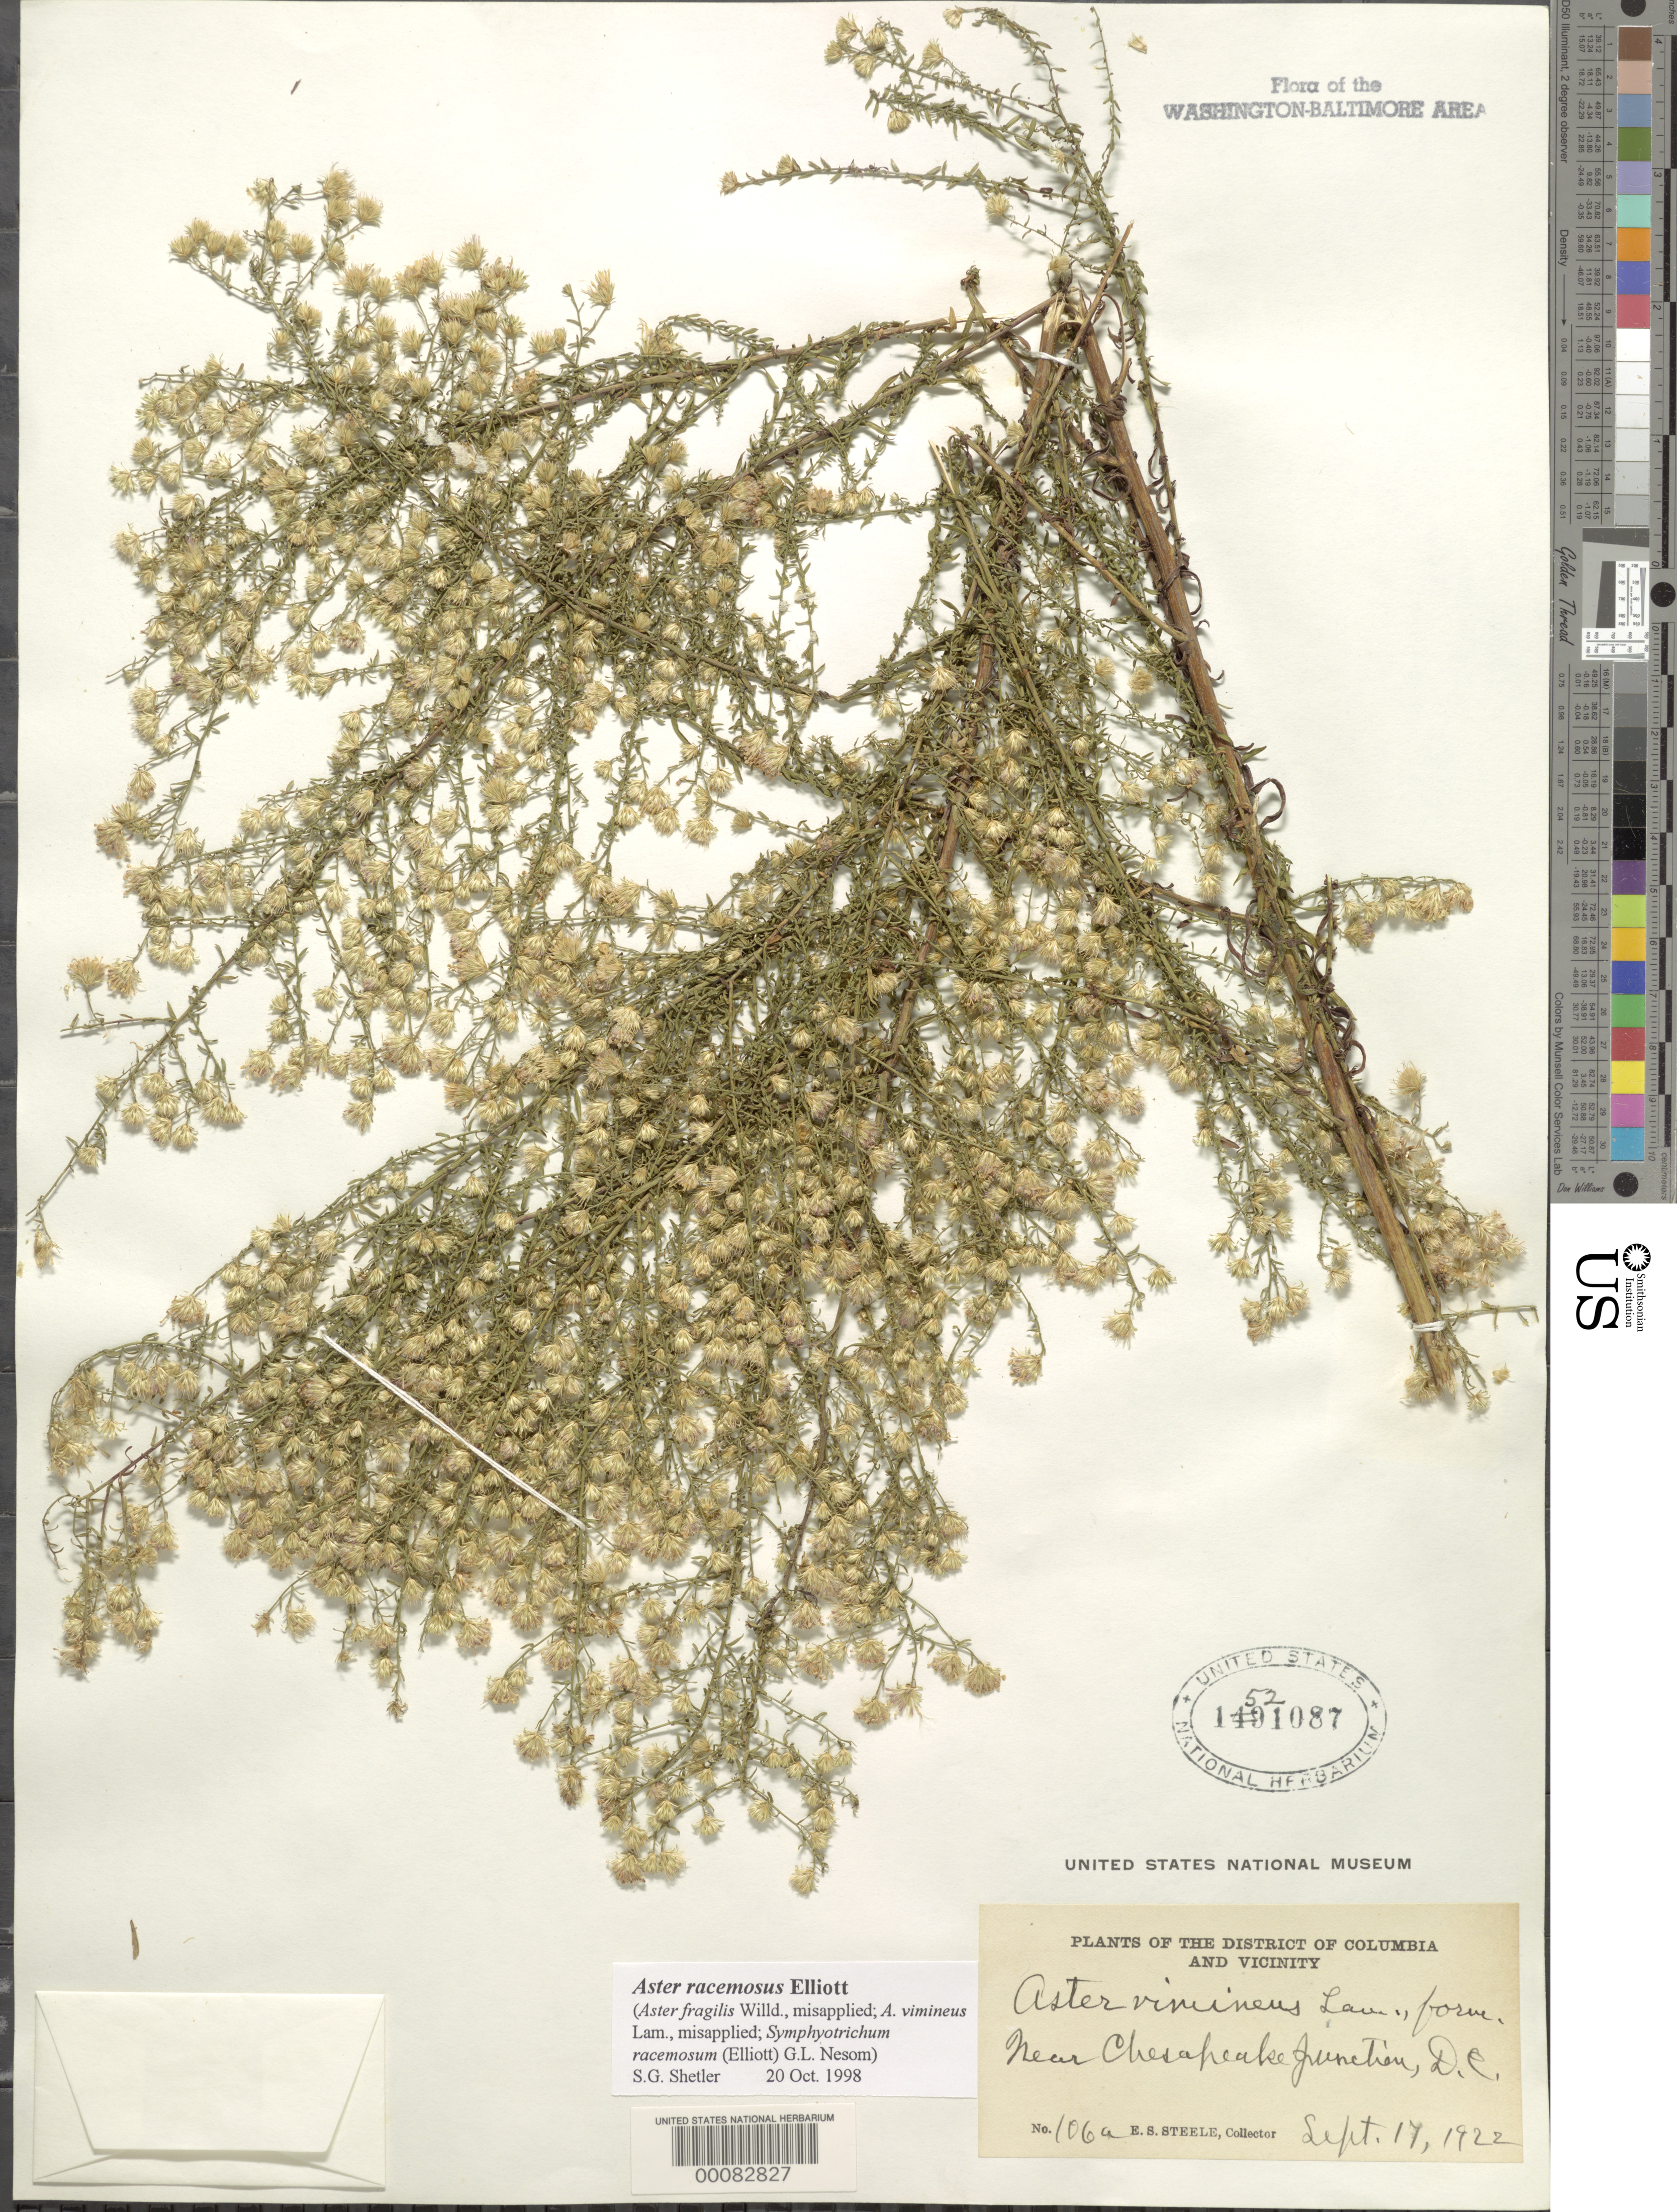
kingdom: Plantae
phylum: Tracheophyta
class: Magnoliopsida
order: Asterales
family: Asteraceae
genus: Symphyotrichum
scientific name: Symphyotrichum racemosum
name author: (Elliott) G.L. Nesom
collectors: E. Steele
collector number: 106A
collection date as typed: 17 Sep 1922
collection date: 1922-09-17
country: United States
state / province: District of Columbia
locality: Near Chesapeake Junction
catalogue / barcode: US 1521087